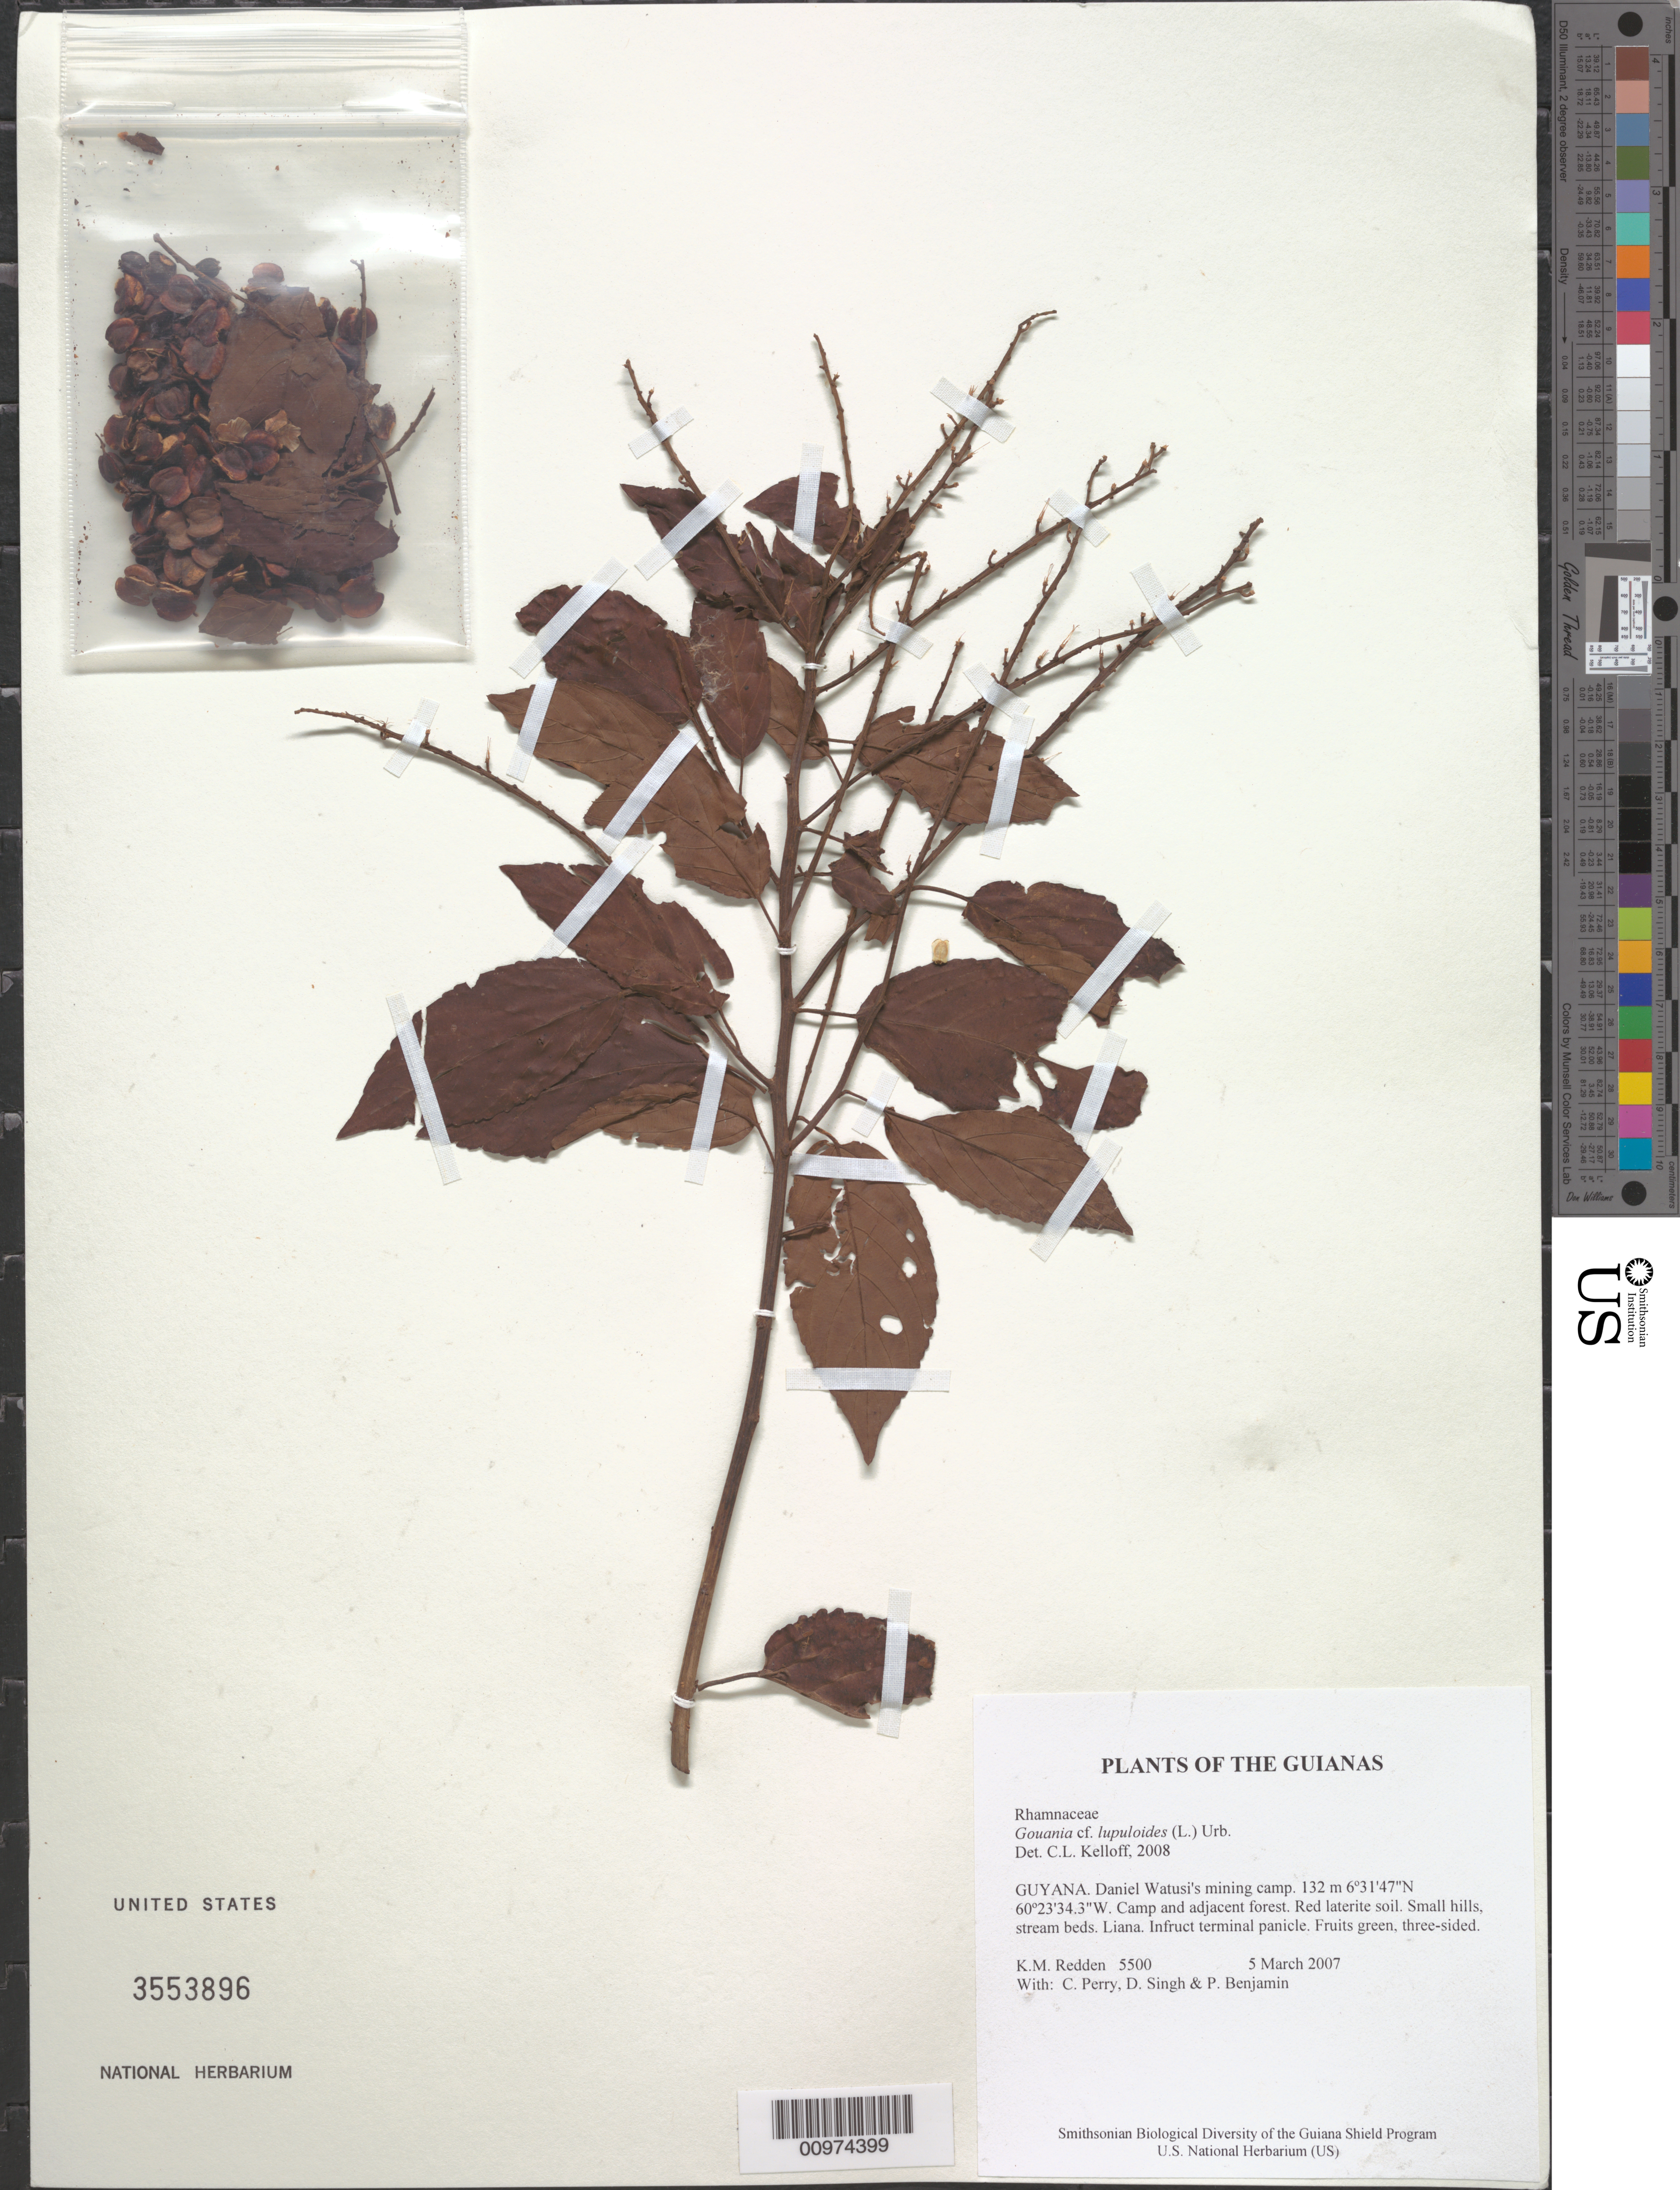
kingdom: Plantae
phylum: Tracheophyta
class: Magnoliopsida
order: Rosales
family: Rhamnaceae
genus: Gouania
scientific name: Gouania lupuloides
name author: (L.) Urb.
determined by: Kelloff, Carol L., (US), Smithsonian Institution - National Museum of Natural History (UNITED STATES)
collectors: K. M. Redden, C. Perry, D. Singh & P. Benjamin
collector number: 5500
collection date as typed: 5 March 2007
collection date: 2007-03-05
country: Guyana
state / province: Cuyuni-Mazaruni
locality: Daniel Watusi's mining camp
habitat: Camp and adjacent forest. Red laterite soil. Small hills, stream beds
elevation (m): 132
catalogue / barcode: US 3553896